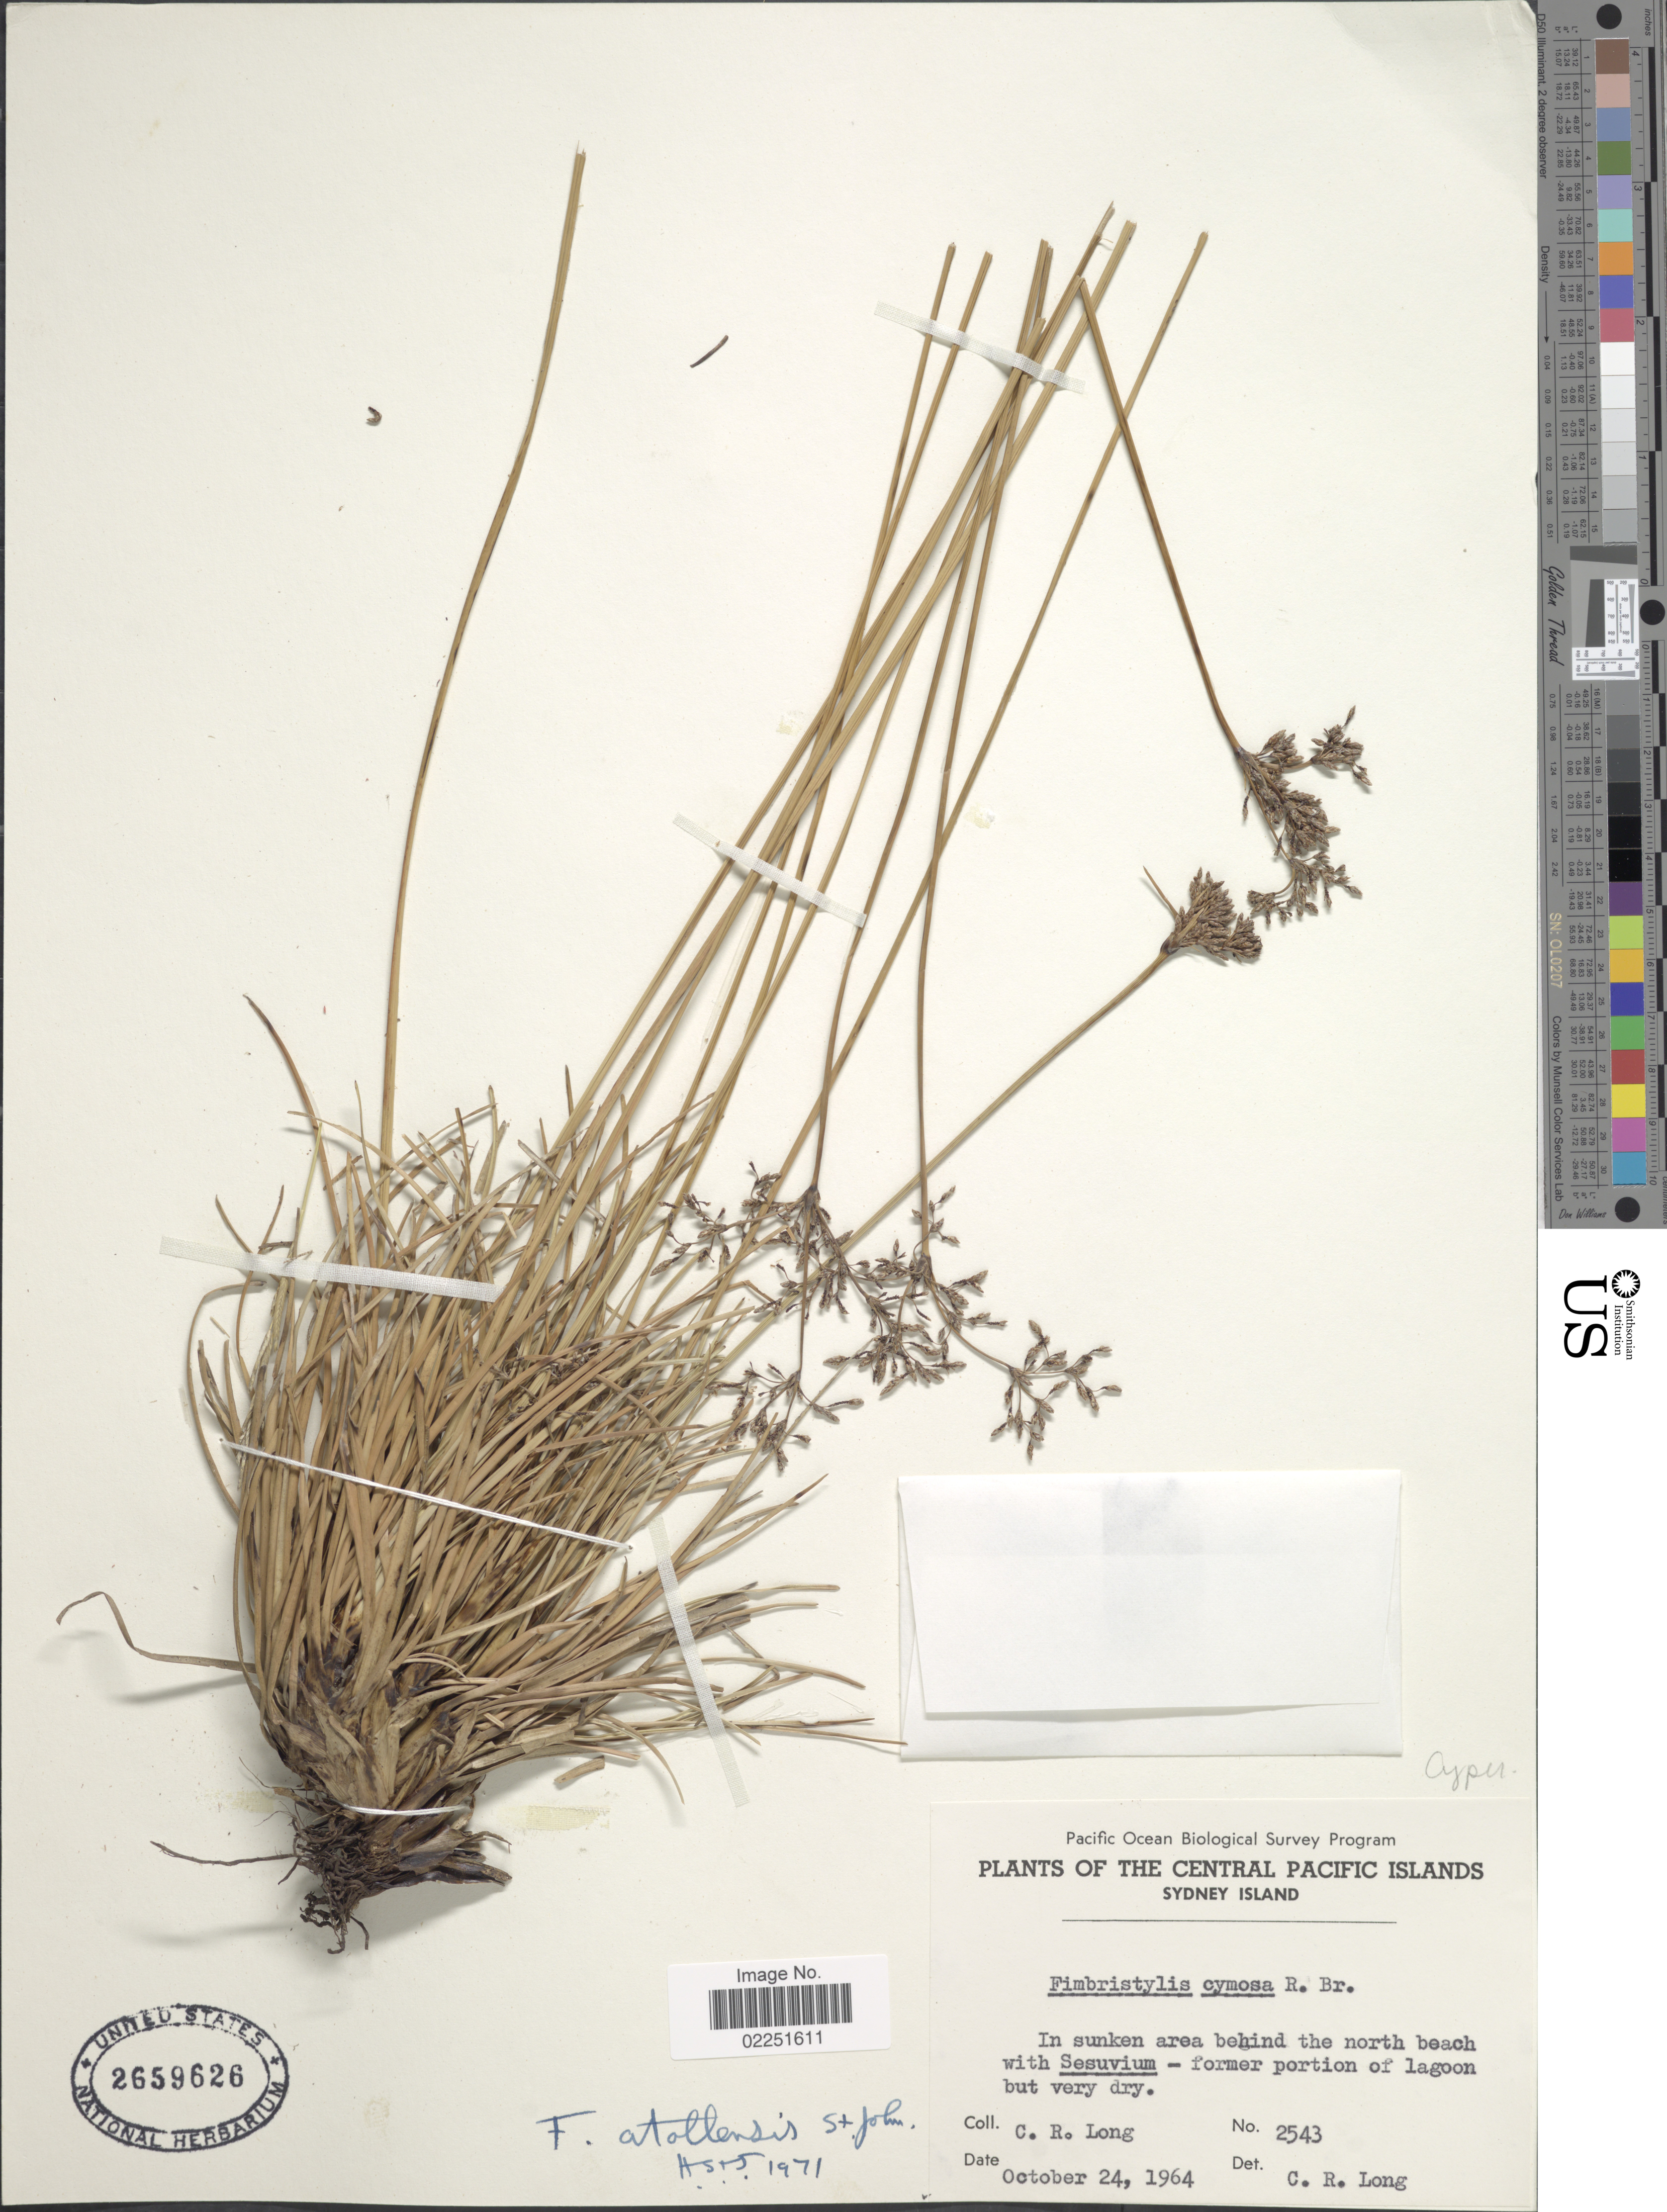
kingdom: Plantae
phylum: Tracheophyta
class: Liliopsida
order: Poales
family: Cyperaceae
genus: Fimbristylis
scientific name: Fimbristylis cymosa subsp. spathacea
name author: (Roth) T. Koyama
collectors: C. R. Long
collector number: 2543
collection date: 1964-10-24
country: Kiribati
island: Manra [Sydney] Island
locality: Central Pacific Islands, Sydney Island. In sunken area behind the north beach, former portion of lagoon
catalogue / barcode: US 2659626